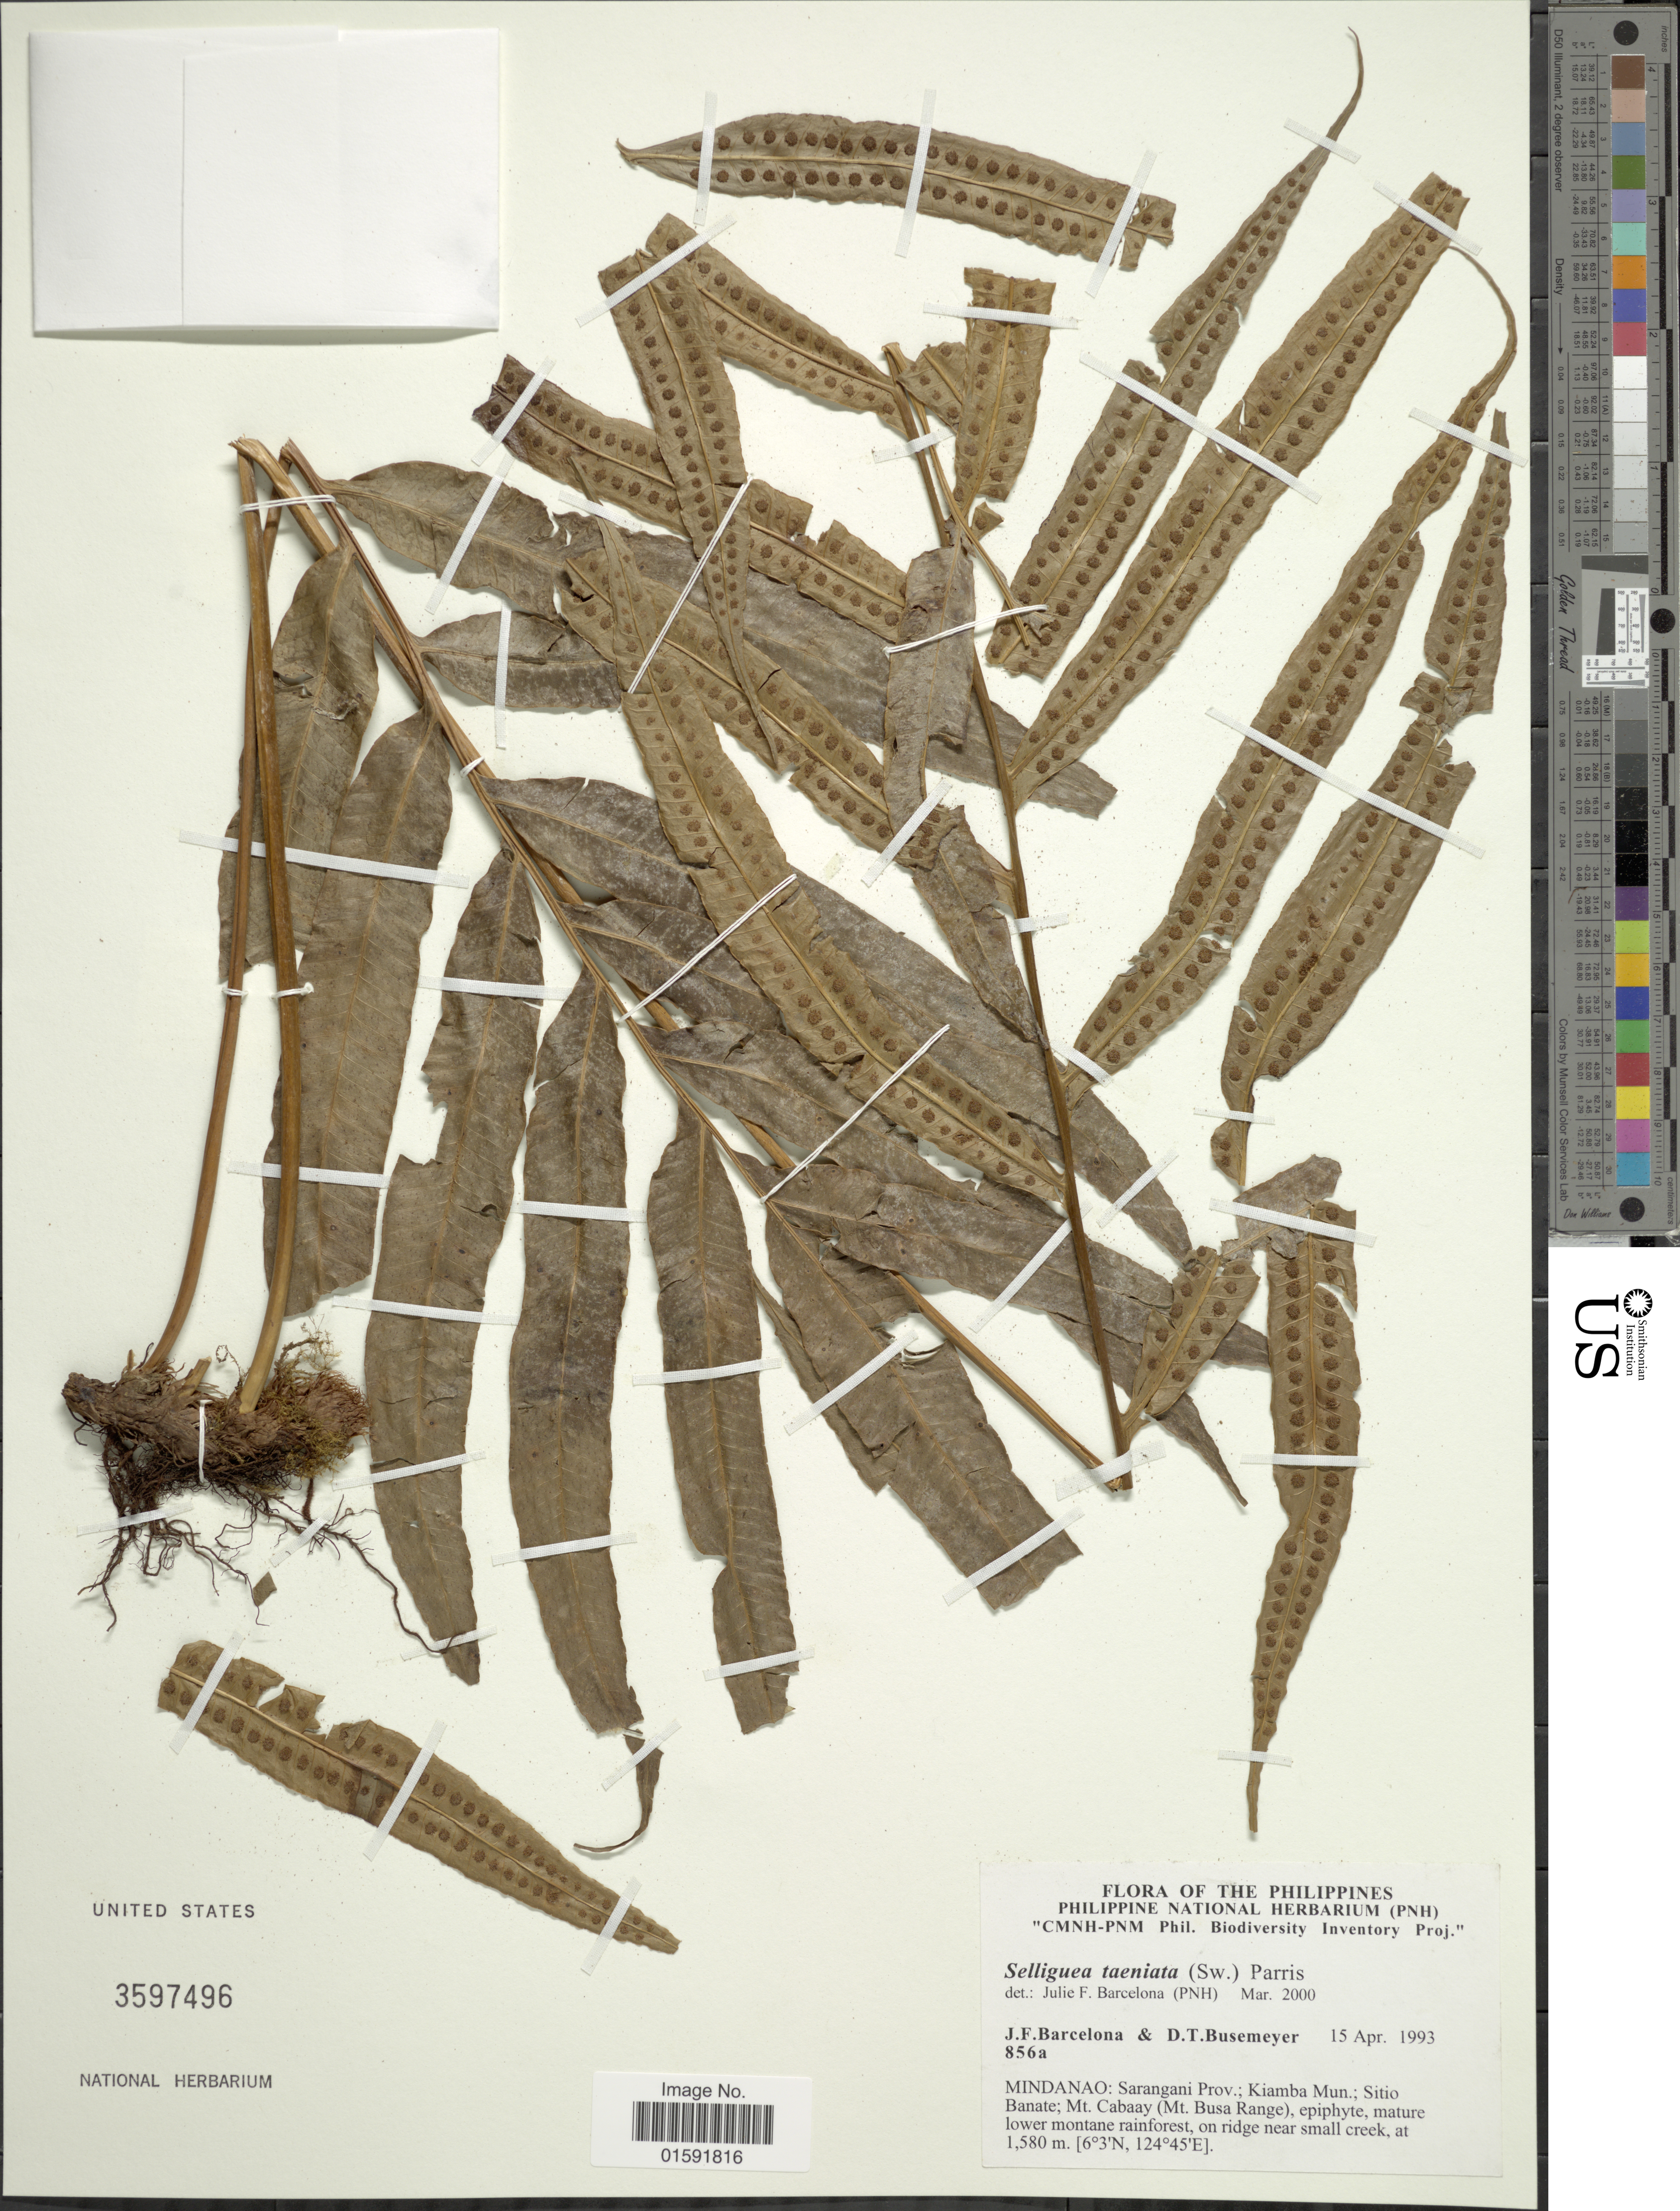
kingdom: Plantae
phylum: Tracheophyta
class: Polypodiopsida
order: Polypodiales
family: Polypodiaceae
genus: Selliguea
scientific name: Selliguea taeniata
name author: Parris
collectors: J. F. Barcelona & D. Busemeyer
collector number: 856a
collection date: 1993-04-15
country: Philippines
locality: Mindanao, Sarangani Prov.; Kiamba Mun; Sitio Banate, Mt. Cabaay (Mt. Busa Range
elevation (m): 1580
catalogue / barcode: US 3597496